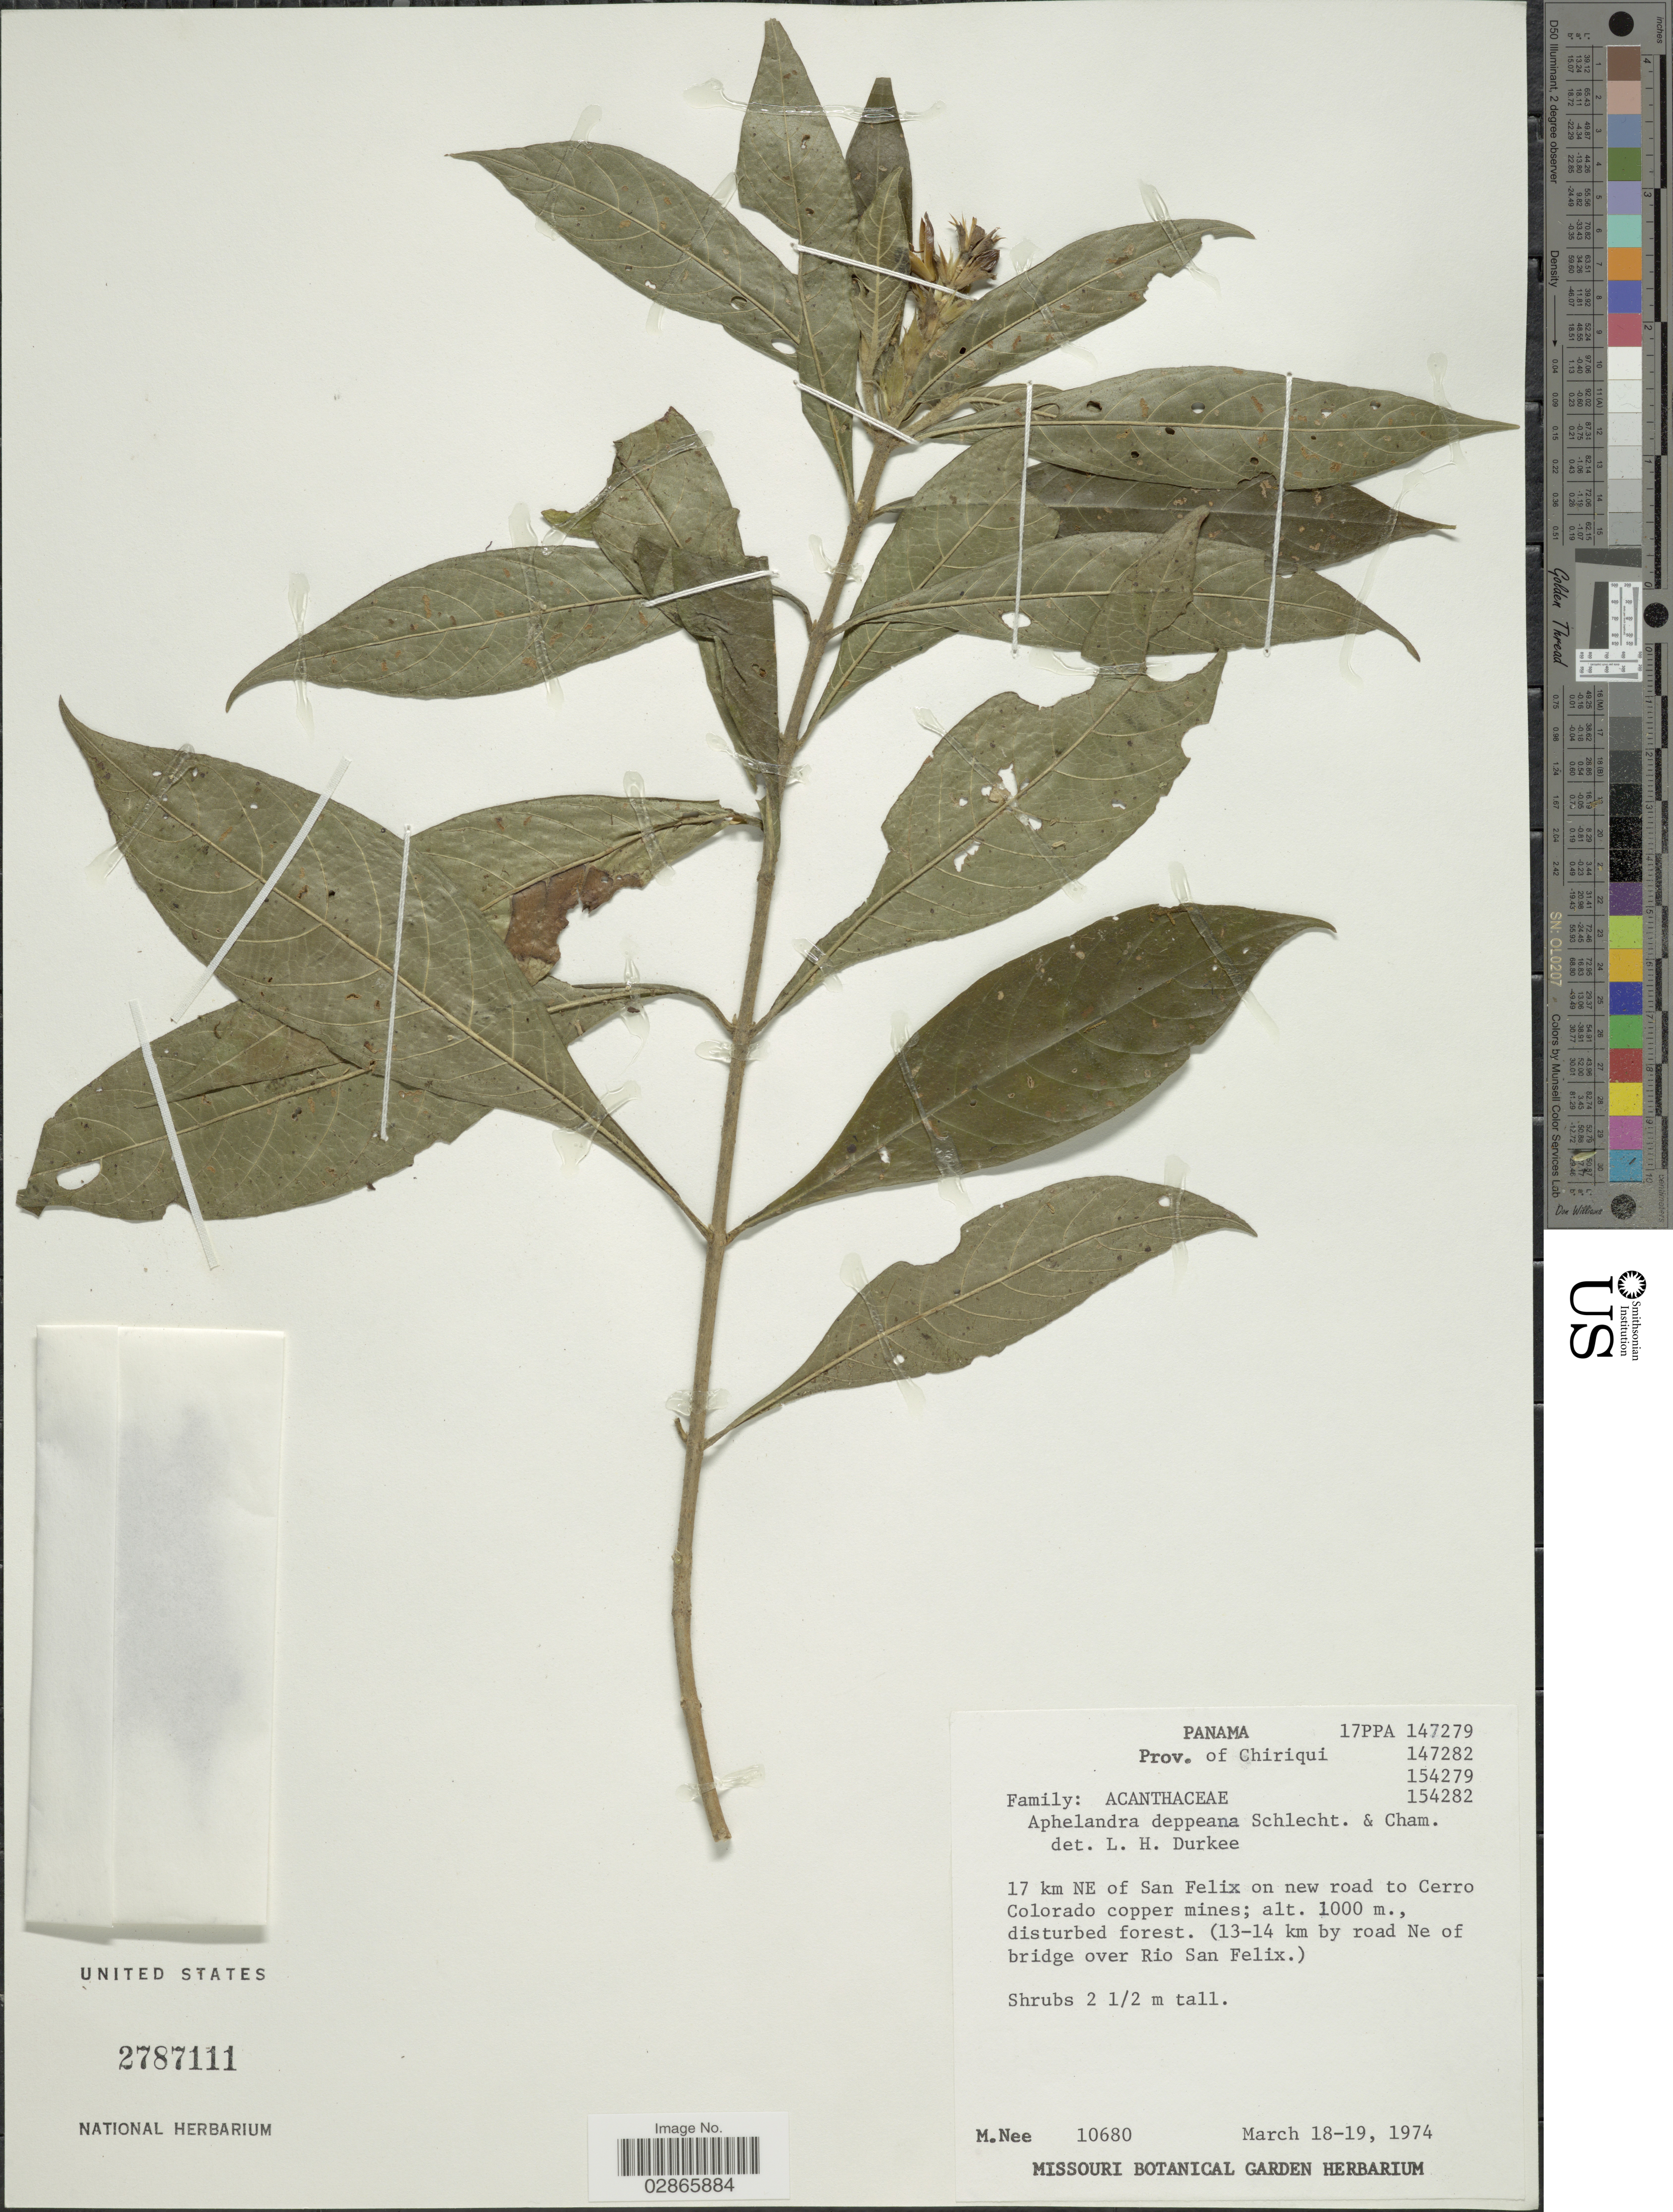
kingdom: Plantae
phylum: Tracheophyta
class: Magnoliopsida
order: Lamiales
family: Acanthaceae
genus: Aphelandra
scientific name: Aphelandra deppeana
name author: Schltdl. & Cham.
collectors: M. Nee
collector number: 10680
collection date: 1974-03-18/1974-03-19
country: Panama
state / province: Chiriqui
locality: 17 km NE of San Felix on new road to Cerro Colorado copper mines. (13-14 km by road Ne of bridge over Rio San Felix.).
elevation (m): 1000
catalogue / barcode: US 2787111